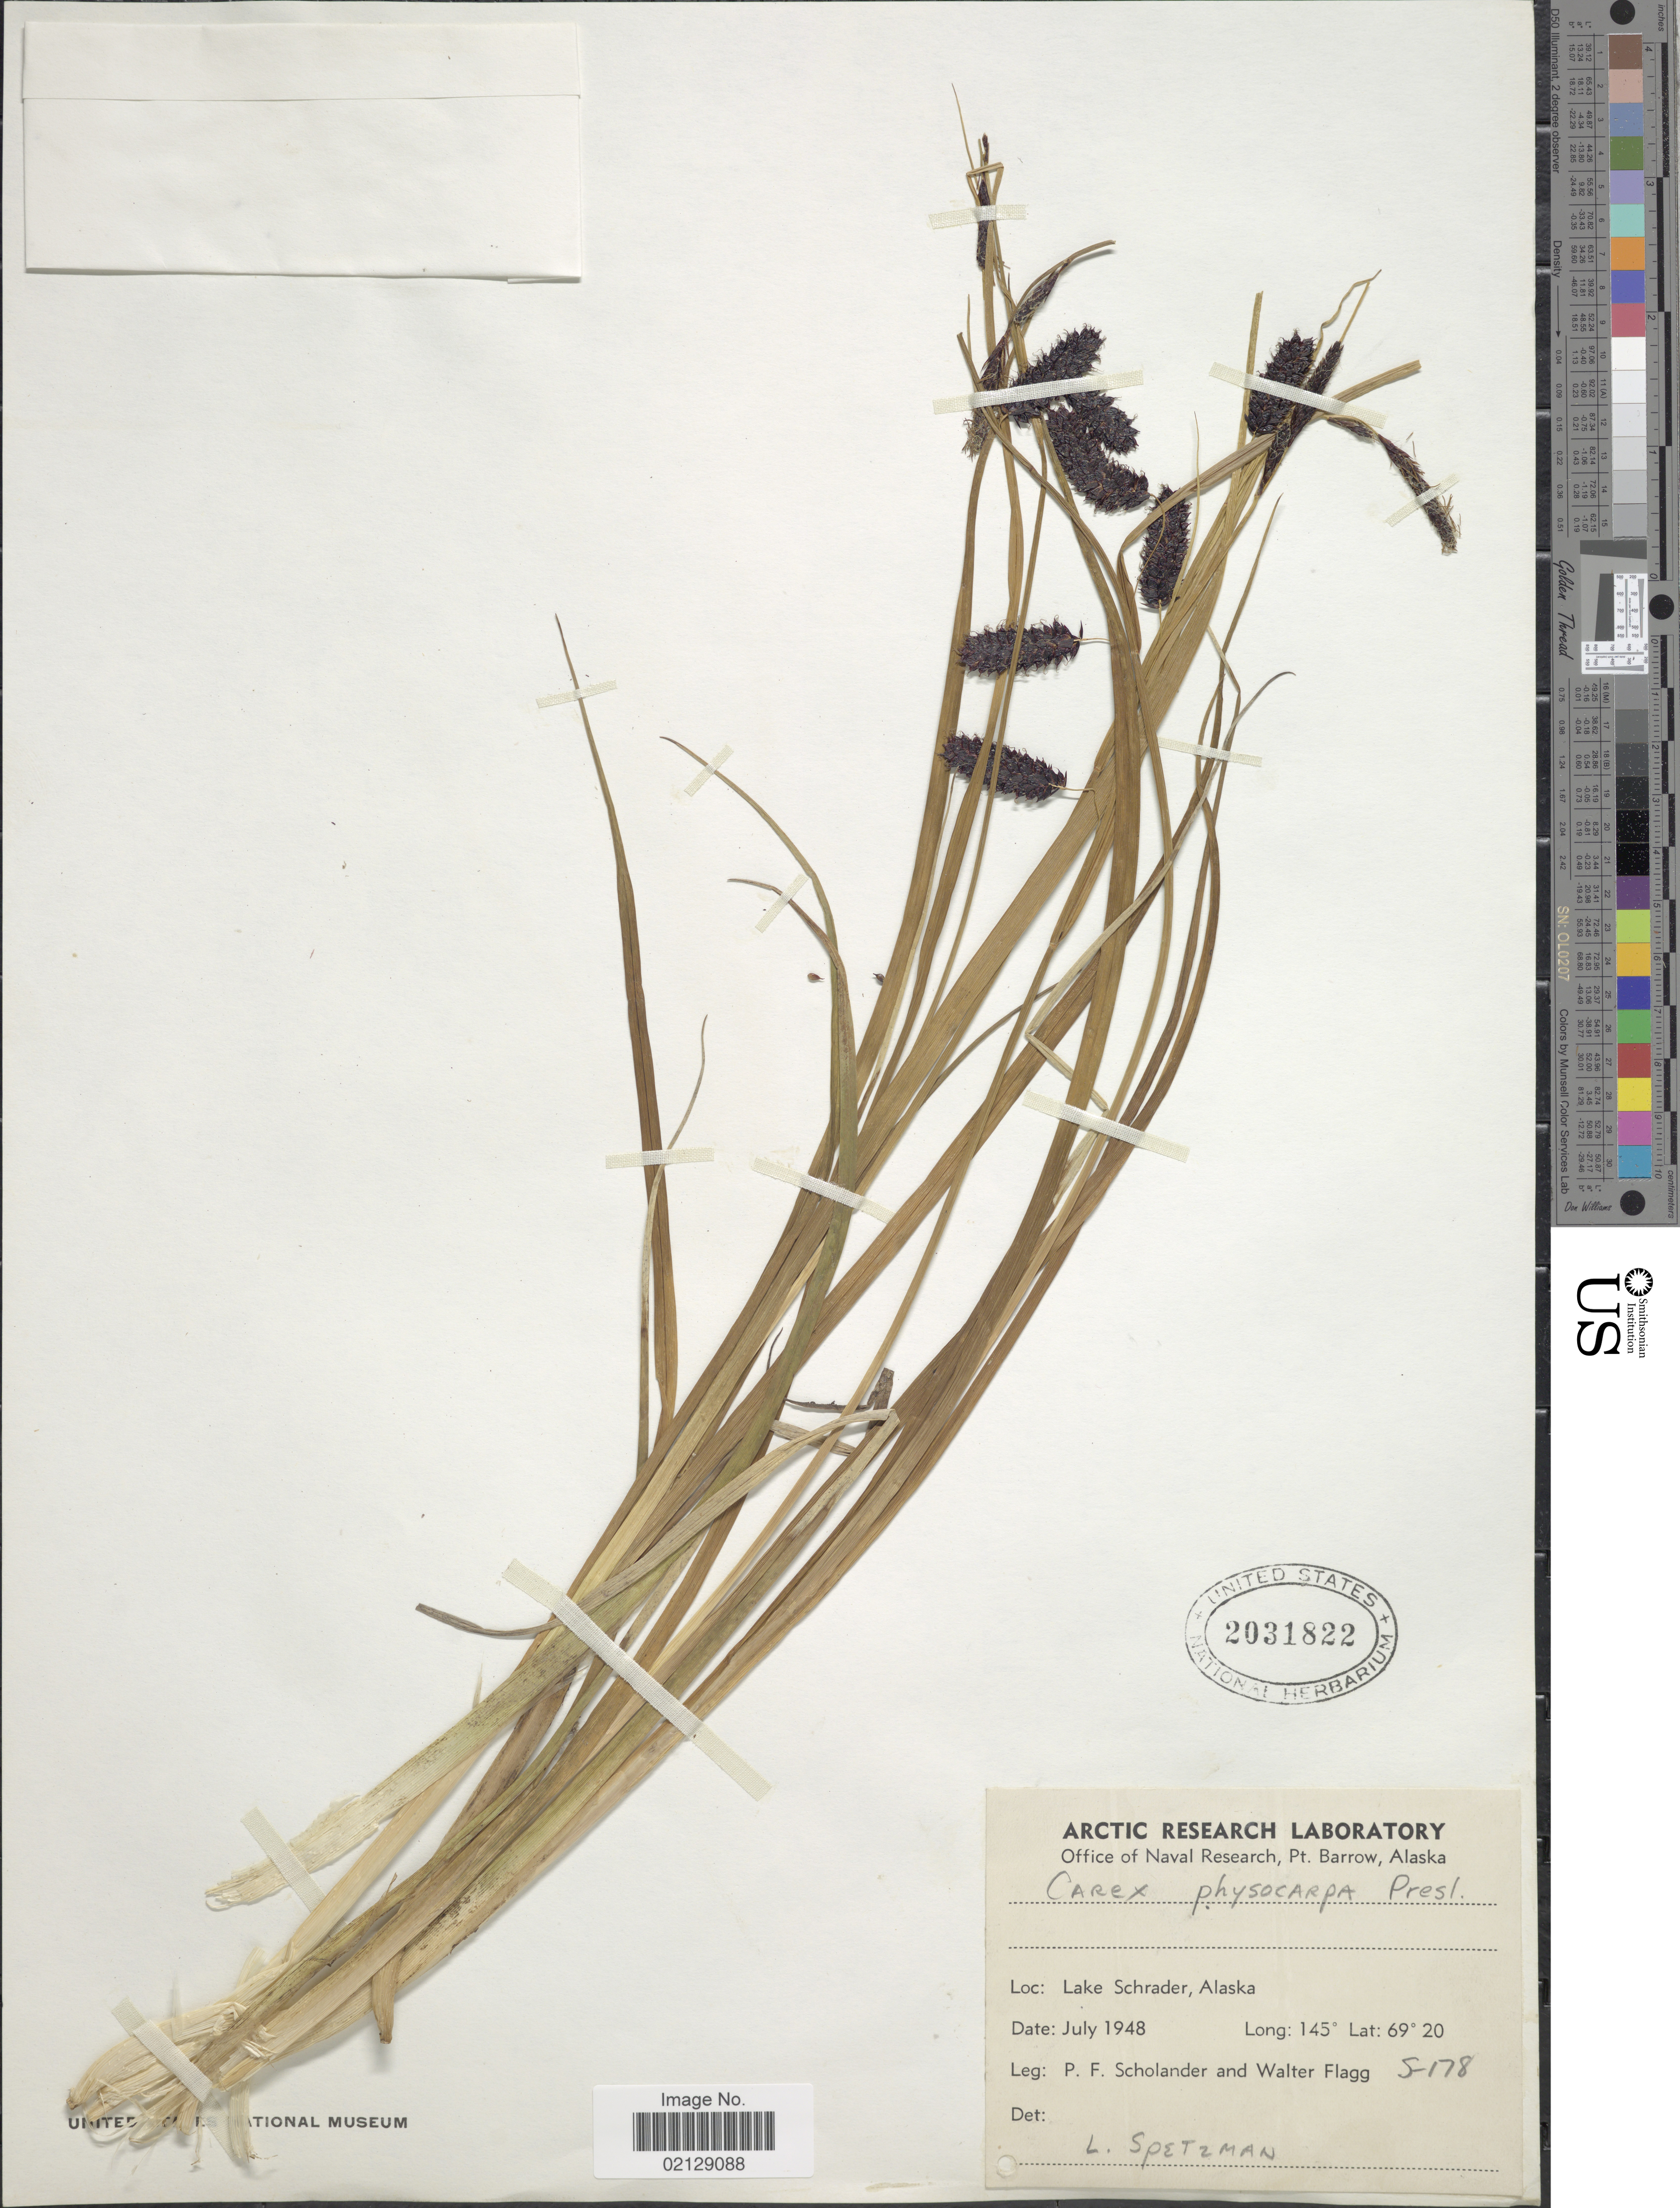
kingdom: Plantae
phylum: Tracheophyta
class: Liliopsida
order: Poales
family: Cyperaceae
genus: Carex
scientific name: Carex saxatilis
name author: L.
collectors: P. Scholander & W. Flagg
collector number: S-178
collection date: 1948-07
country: United States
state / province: Alaska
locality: Lake Schrader, Alaska, Office of Naval Research, Pt. Barrow, Alaska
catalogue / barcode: US 2031822